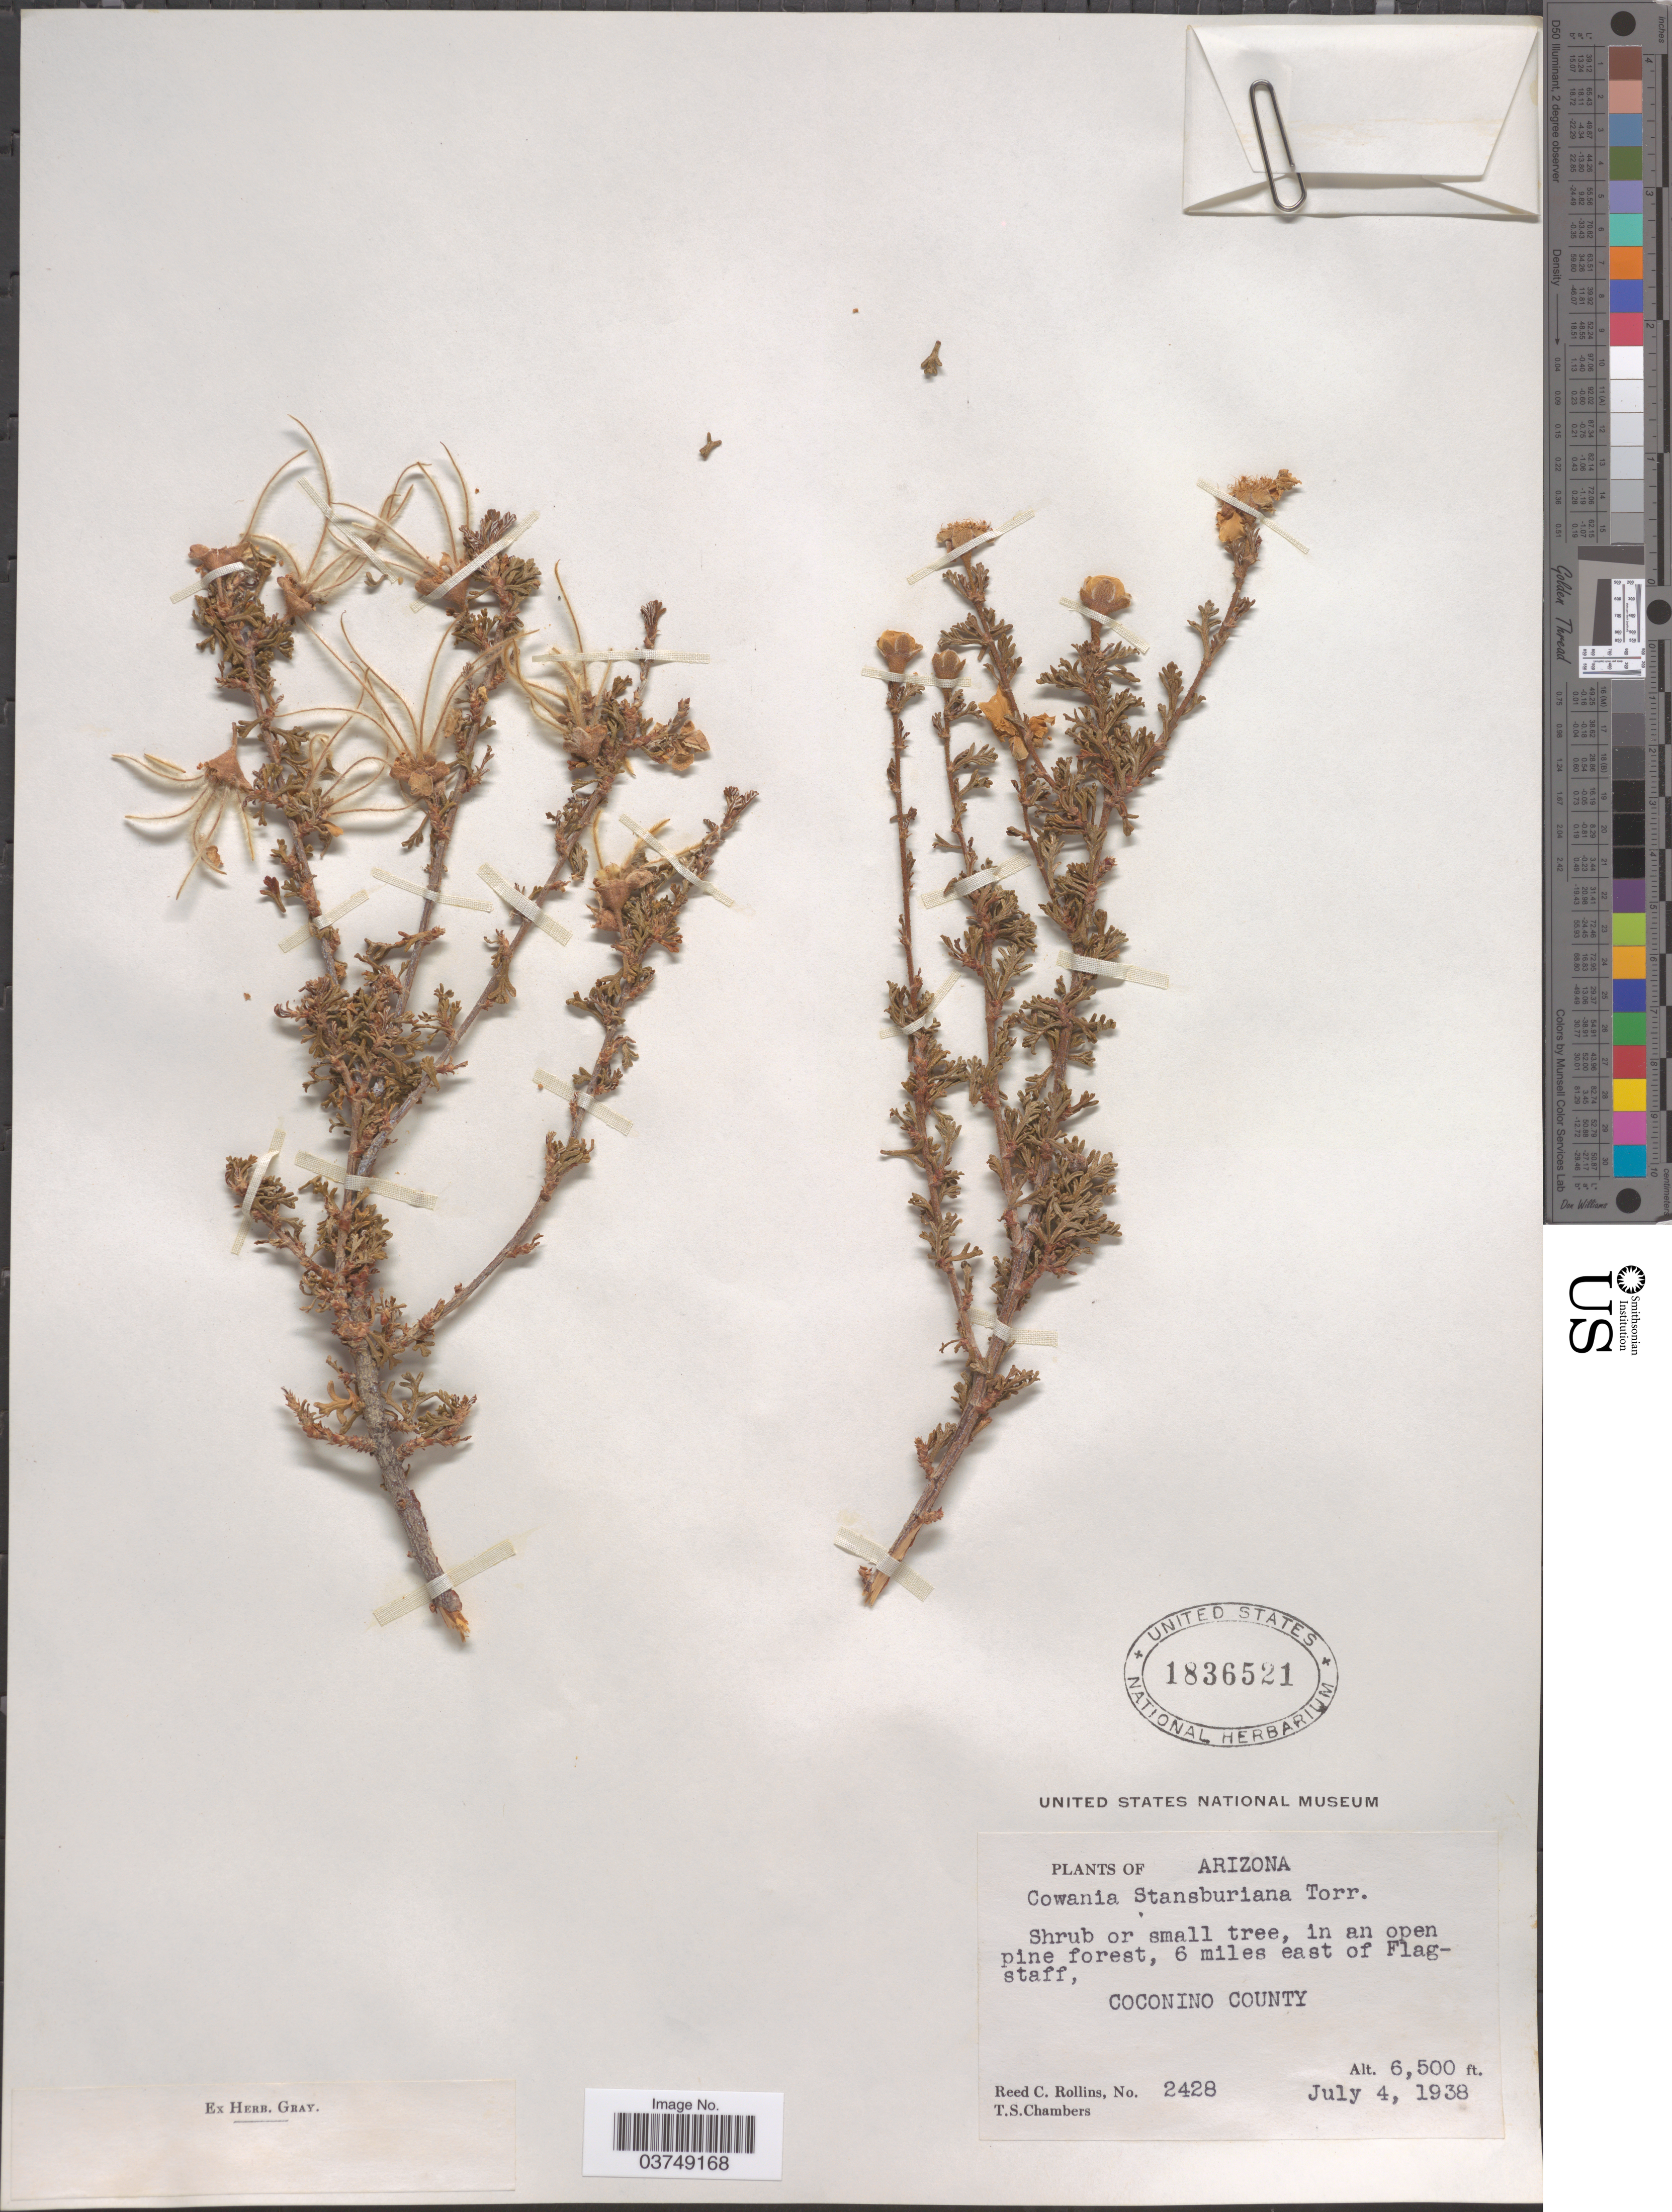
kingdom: Plantae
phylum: Tracheophyta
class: Magnoliopsida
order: Rosales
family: Rosaceae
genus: Purshia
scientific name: Purshia stansburyana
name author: (Torr.) Henrickson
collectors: R. C. Rollins & T. Chambers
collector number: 2428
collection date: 1938-07-04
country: United States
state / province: Arizona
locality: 6 miles east of Flagstaff, Coconino County.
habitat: in an open pine forest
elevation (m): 1981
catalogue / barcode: US 1836521